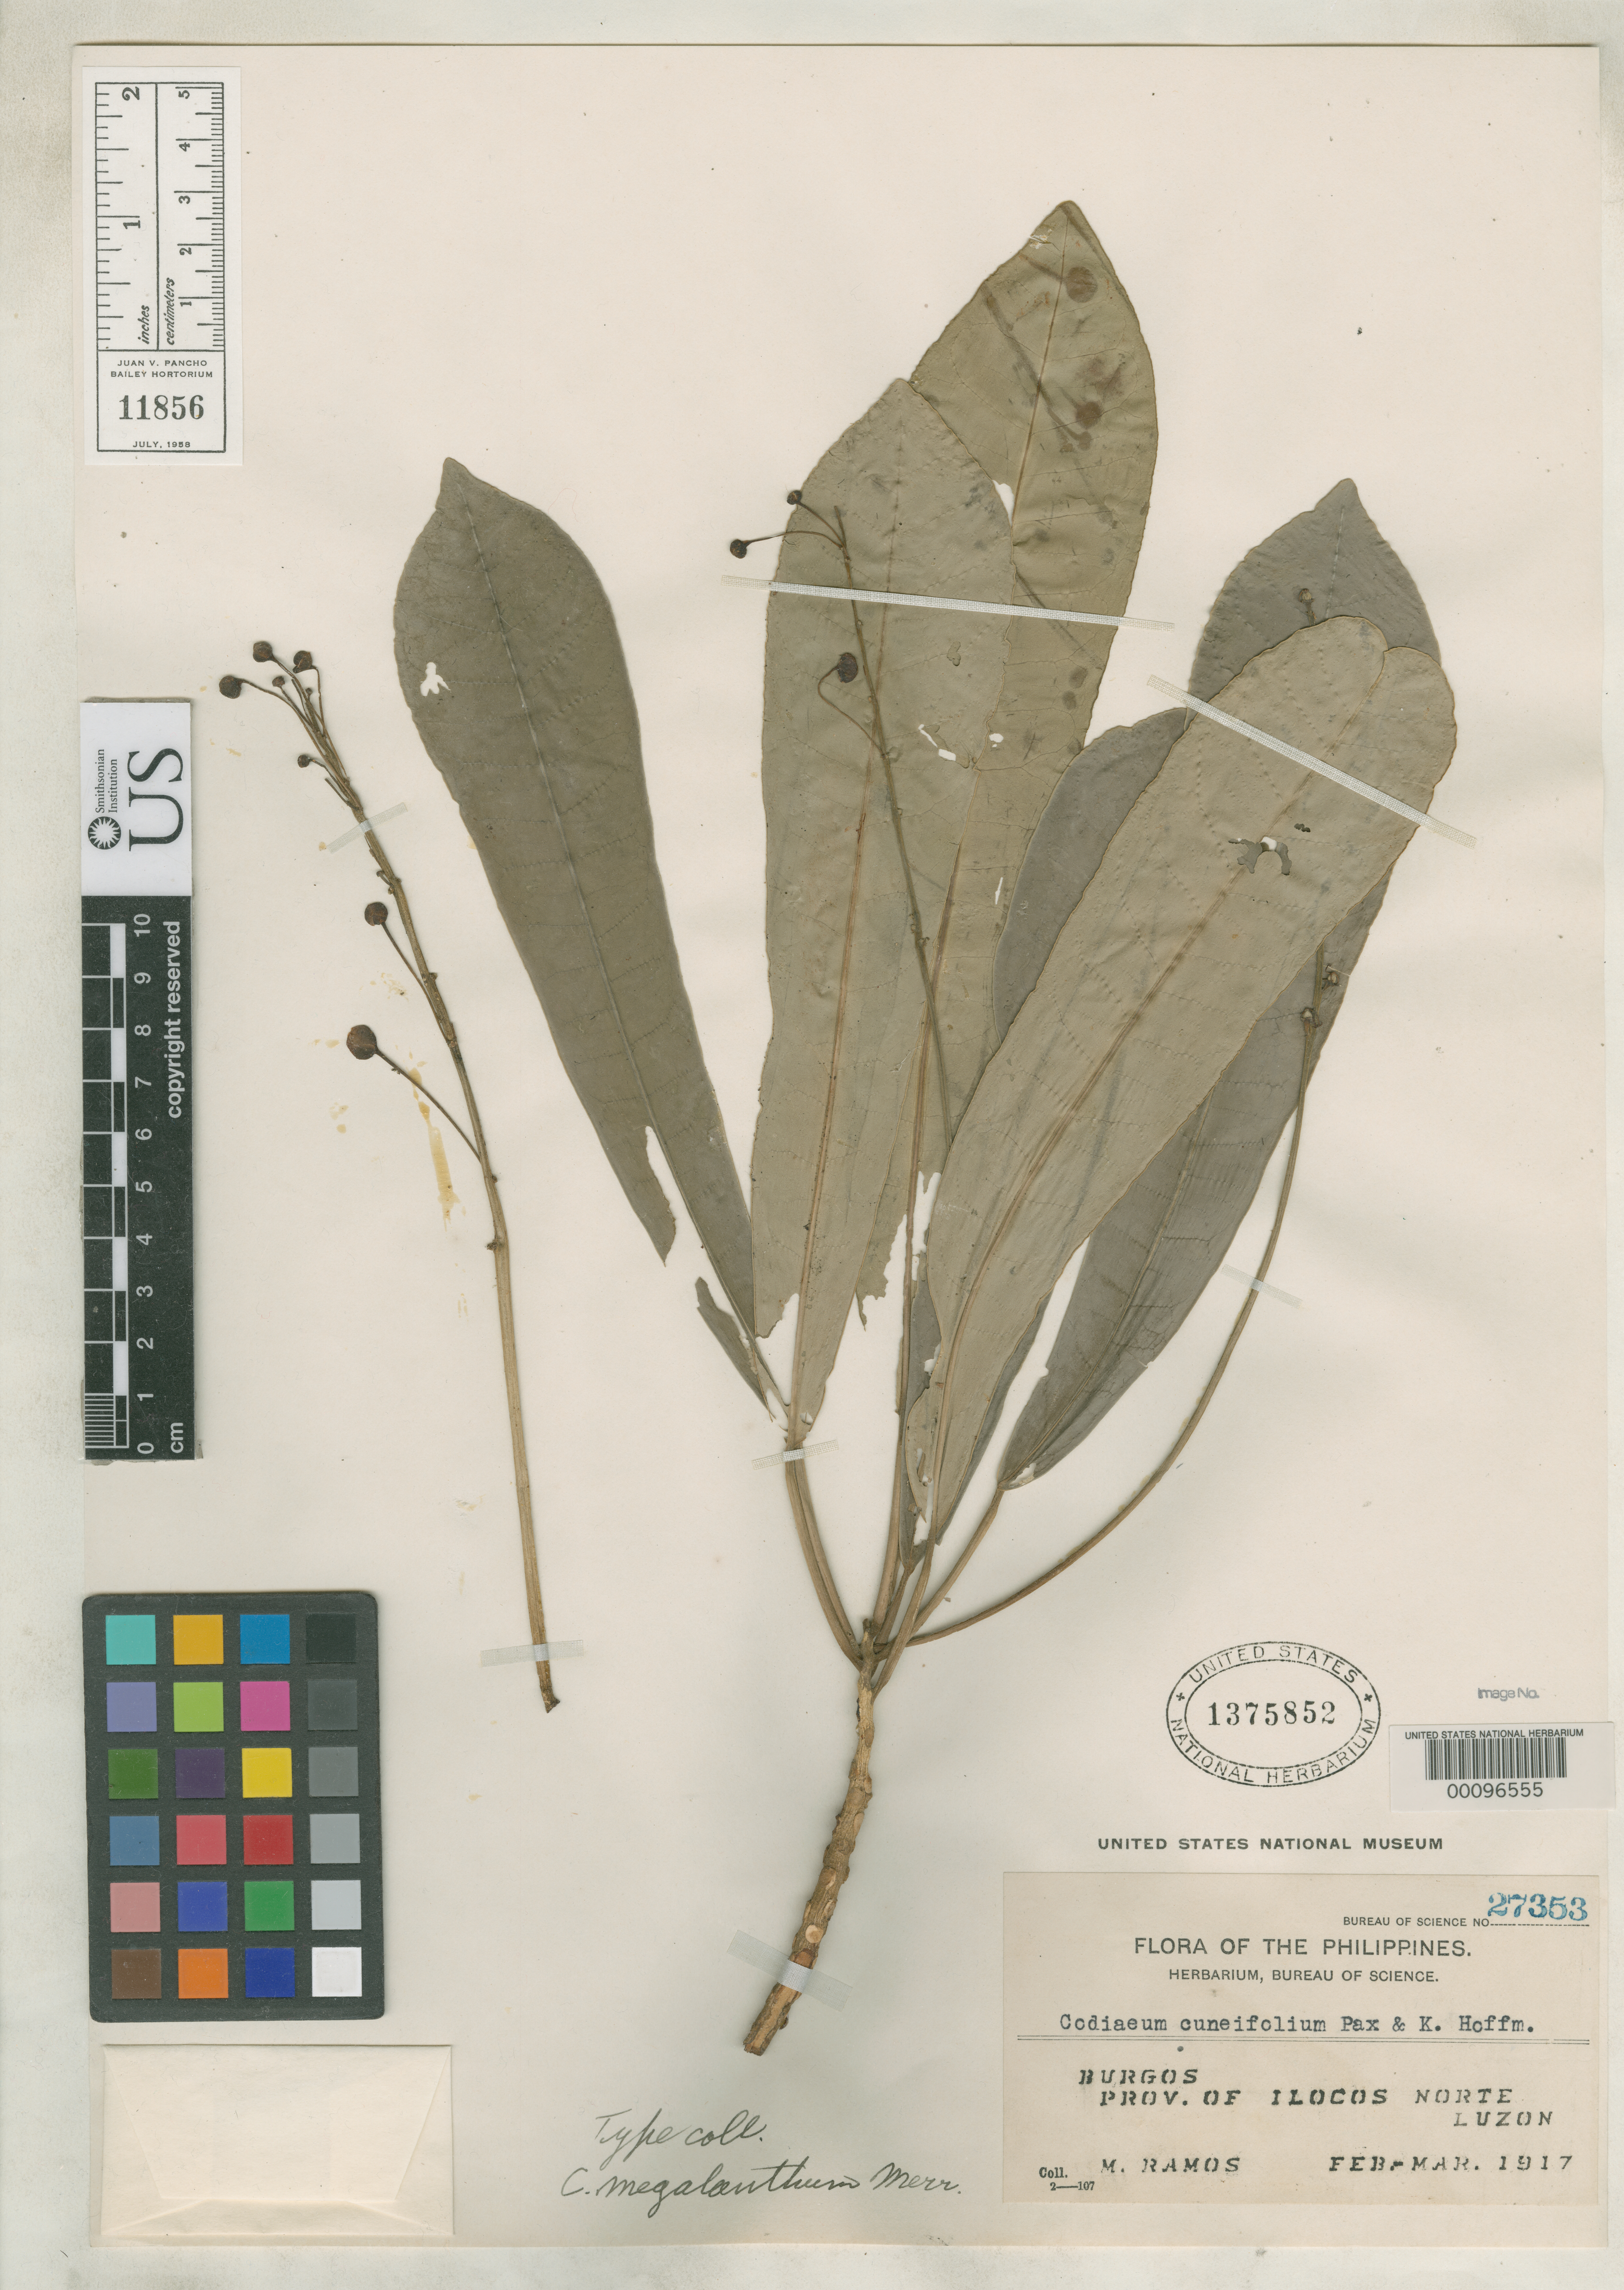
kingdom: Plantae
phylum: Tracheophyta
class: Magnoliopsida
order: Malpighiales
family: Euphorbiaceae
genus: Codiaeum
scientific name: Codiaeum megalanthum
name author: Merr.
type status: Isotype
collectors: M. Ramos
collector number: Bur. Sci. 27353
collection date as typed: Feb 1917 to -- Mar 1917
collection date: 1917-02/1917-03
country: Philippines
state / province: Ilocos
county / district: Ilocos Norte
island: Luzon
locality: Burgos.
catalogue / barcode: US 1375852